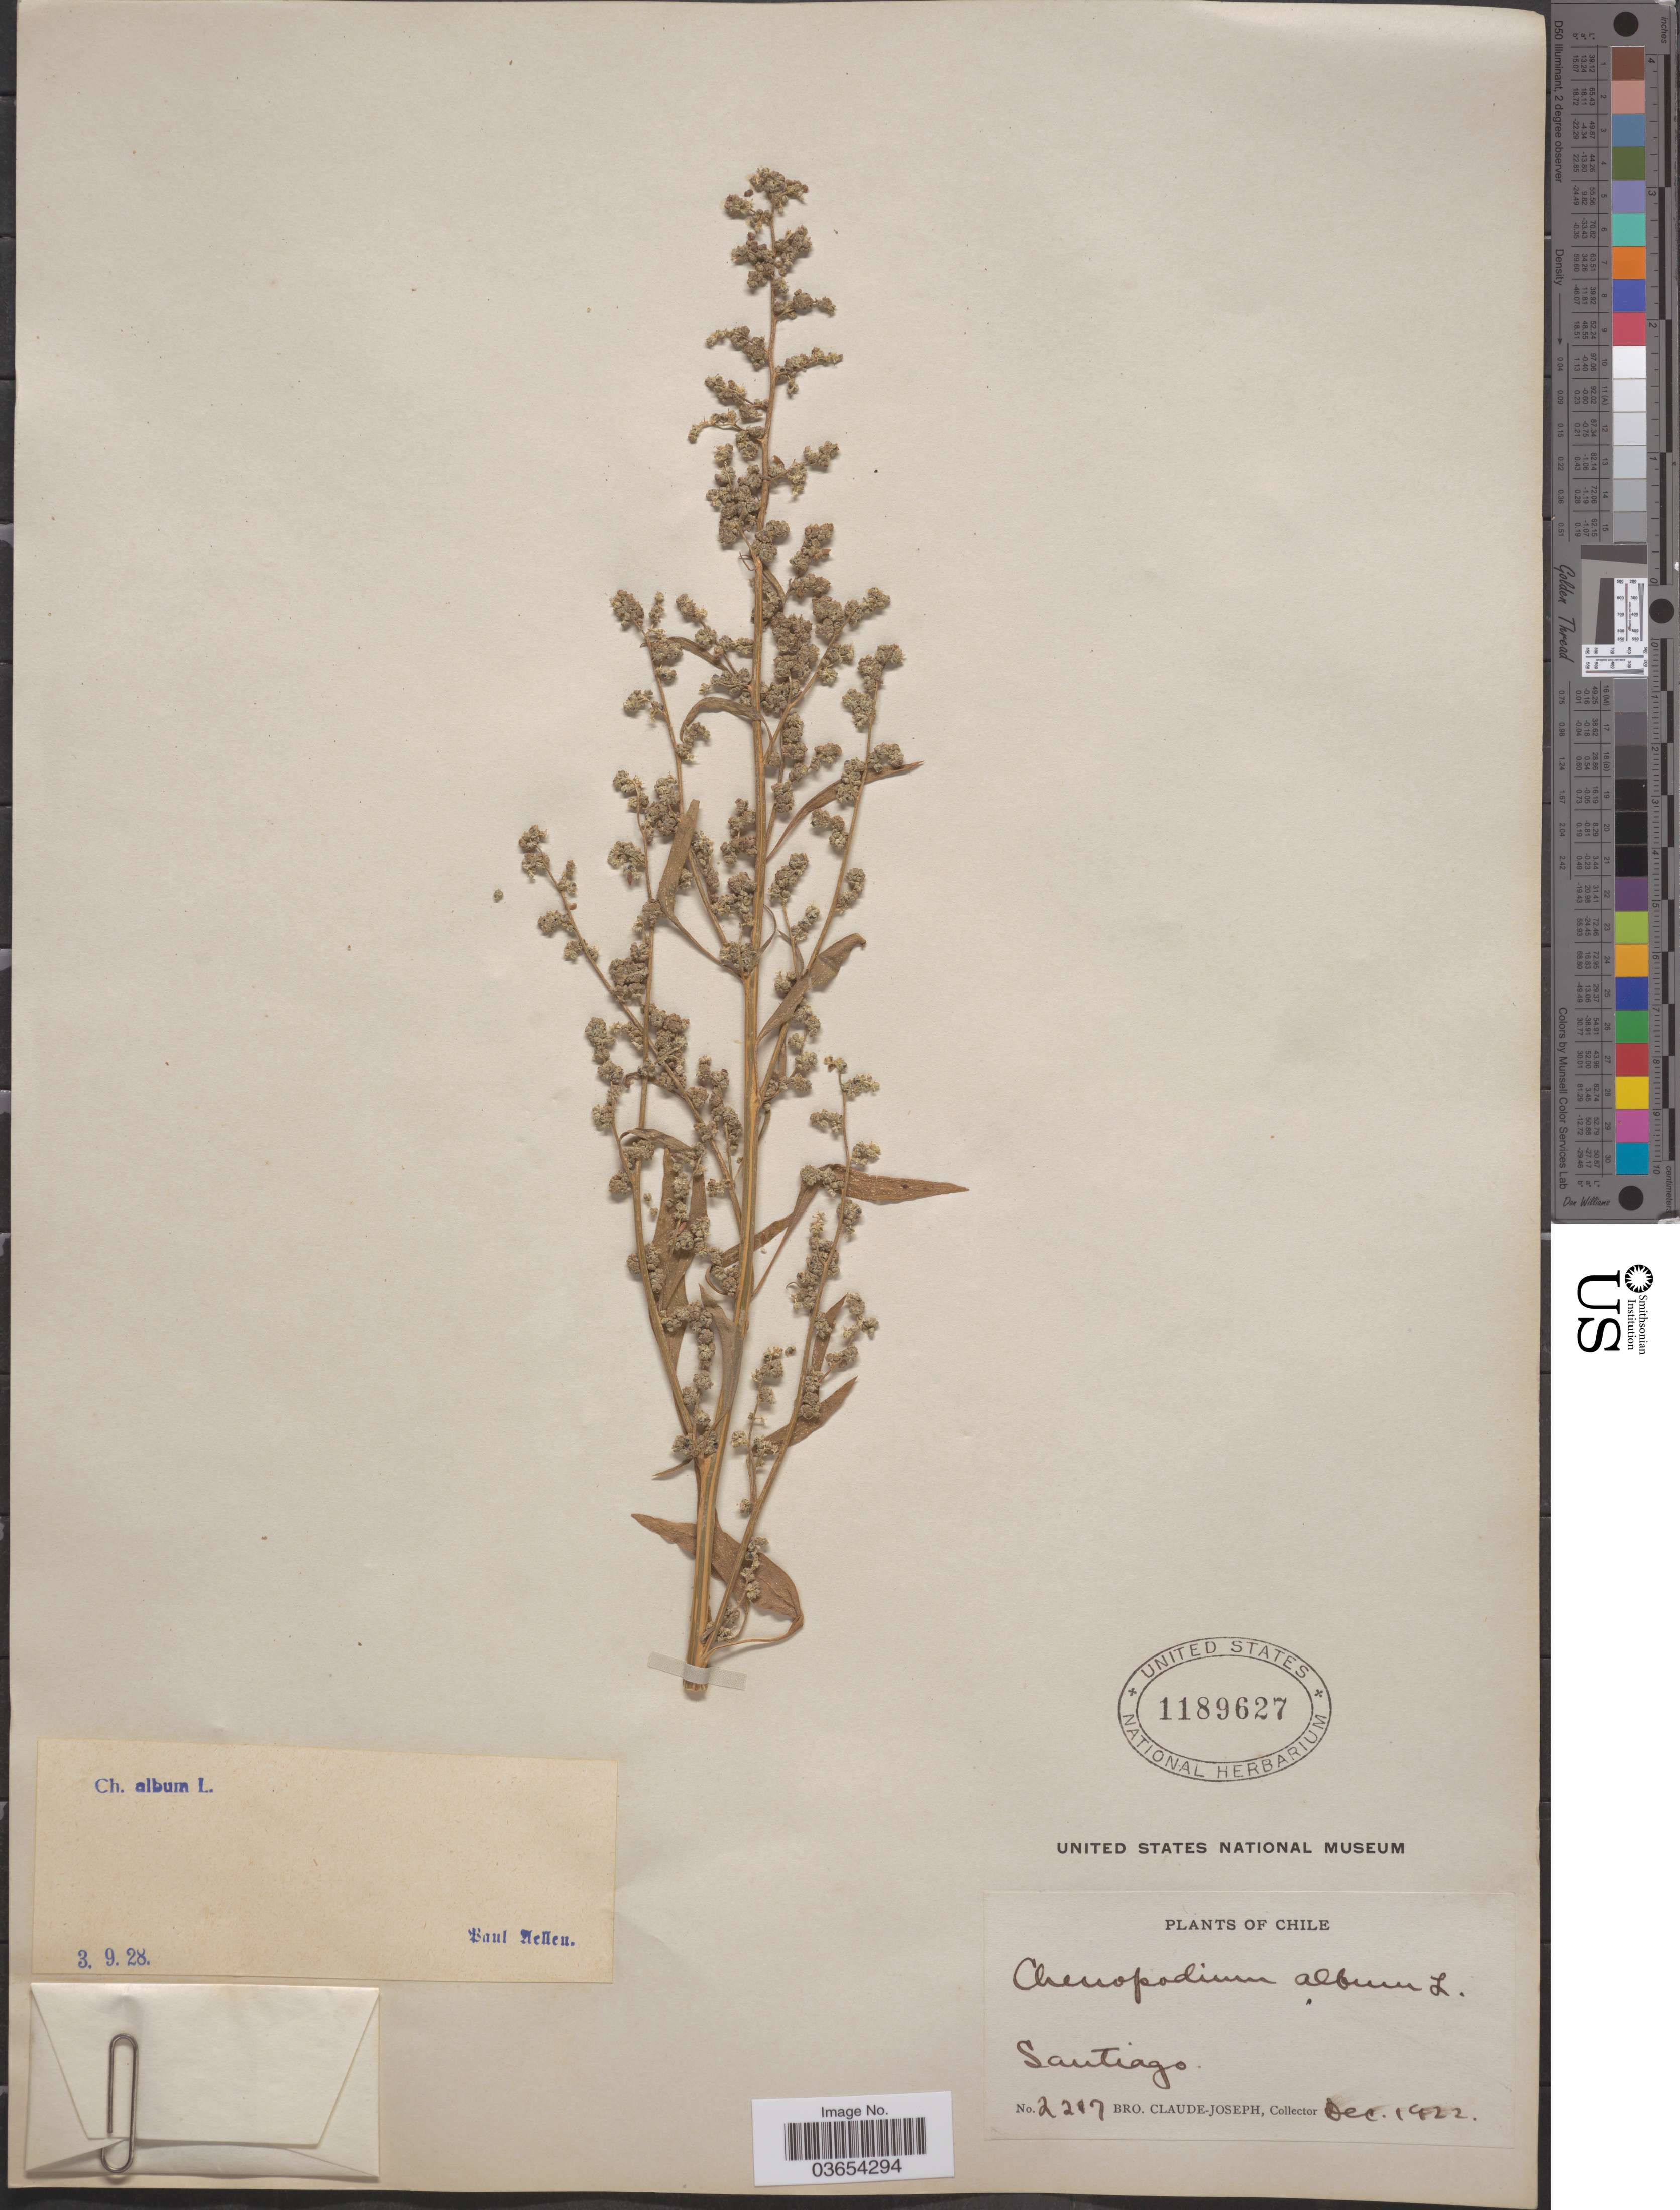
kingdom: Plantae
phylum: Tracheophyta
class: Magnoliopsida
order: Caryophyllales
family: Amaranthaceae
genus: Chenopodium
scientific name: Chenopodium album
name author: L.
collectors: Bro. Claude-Joseph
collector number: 2217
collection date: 1922-12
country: Chile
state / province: Región Metropolitana (RM)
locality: Santiago.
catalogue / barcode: US 1189627